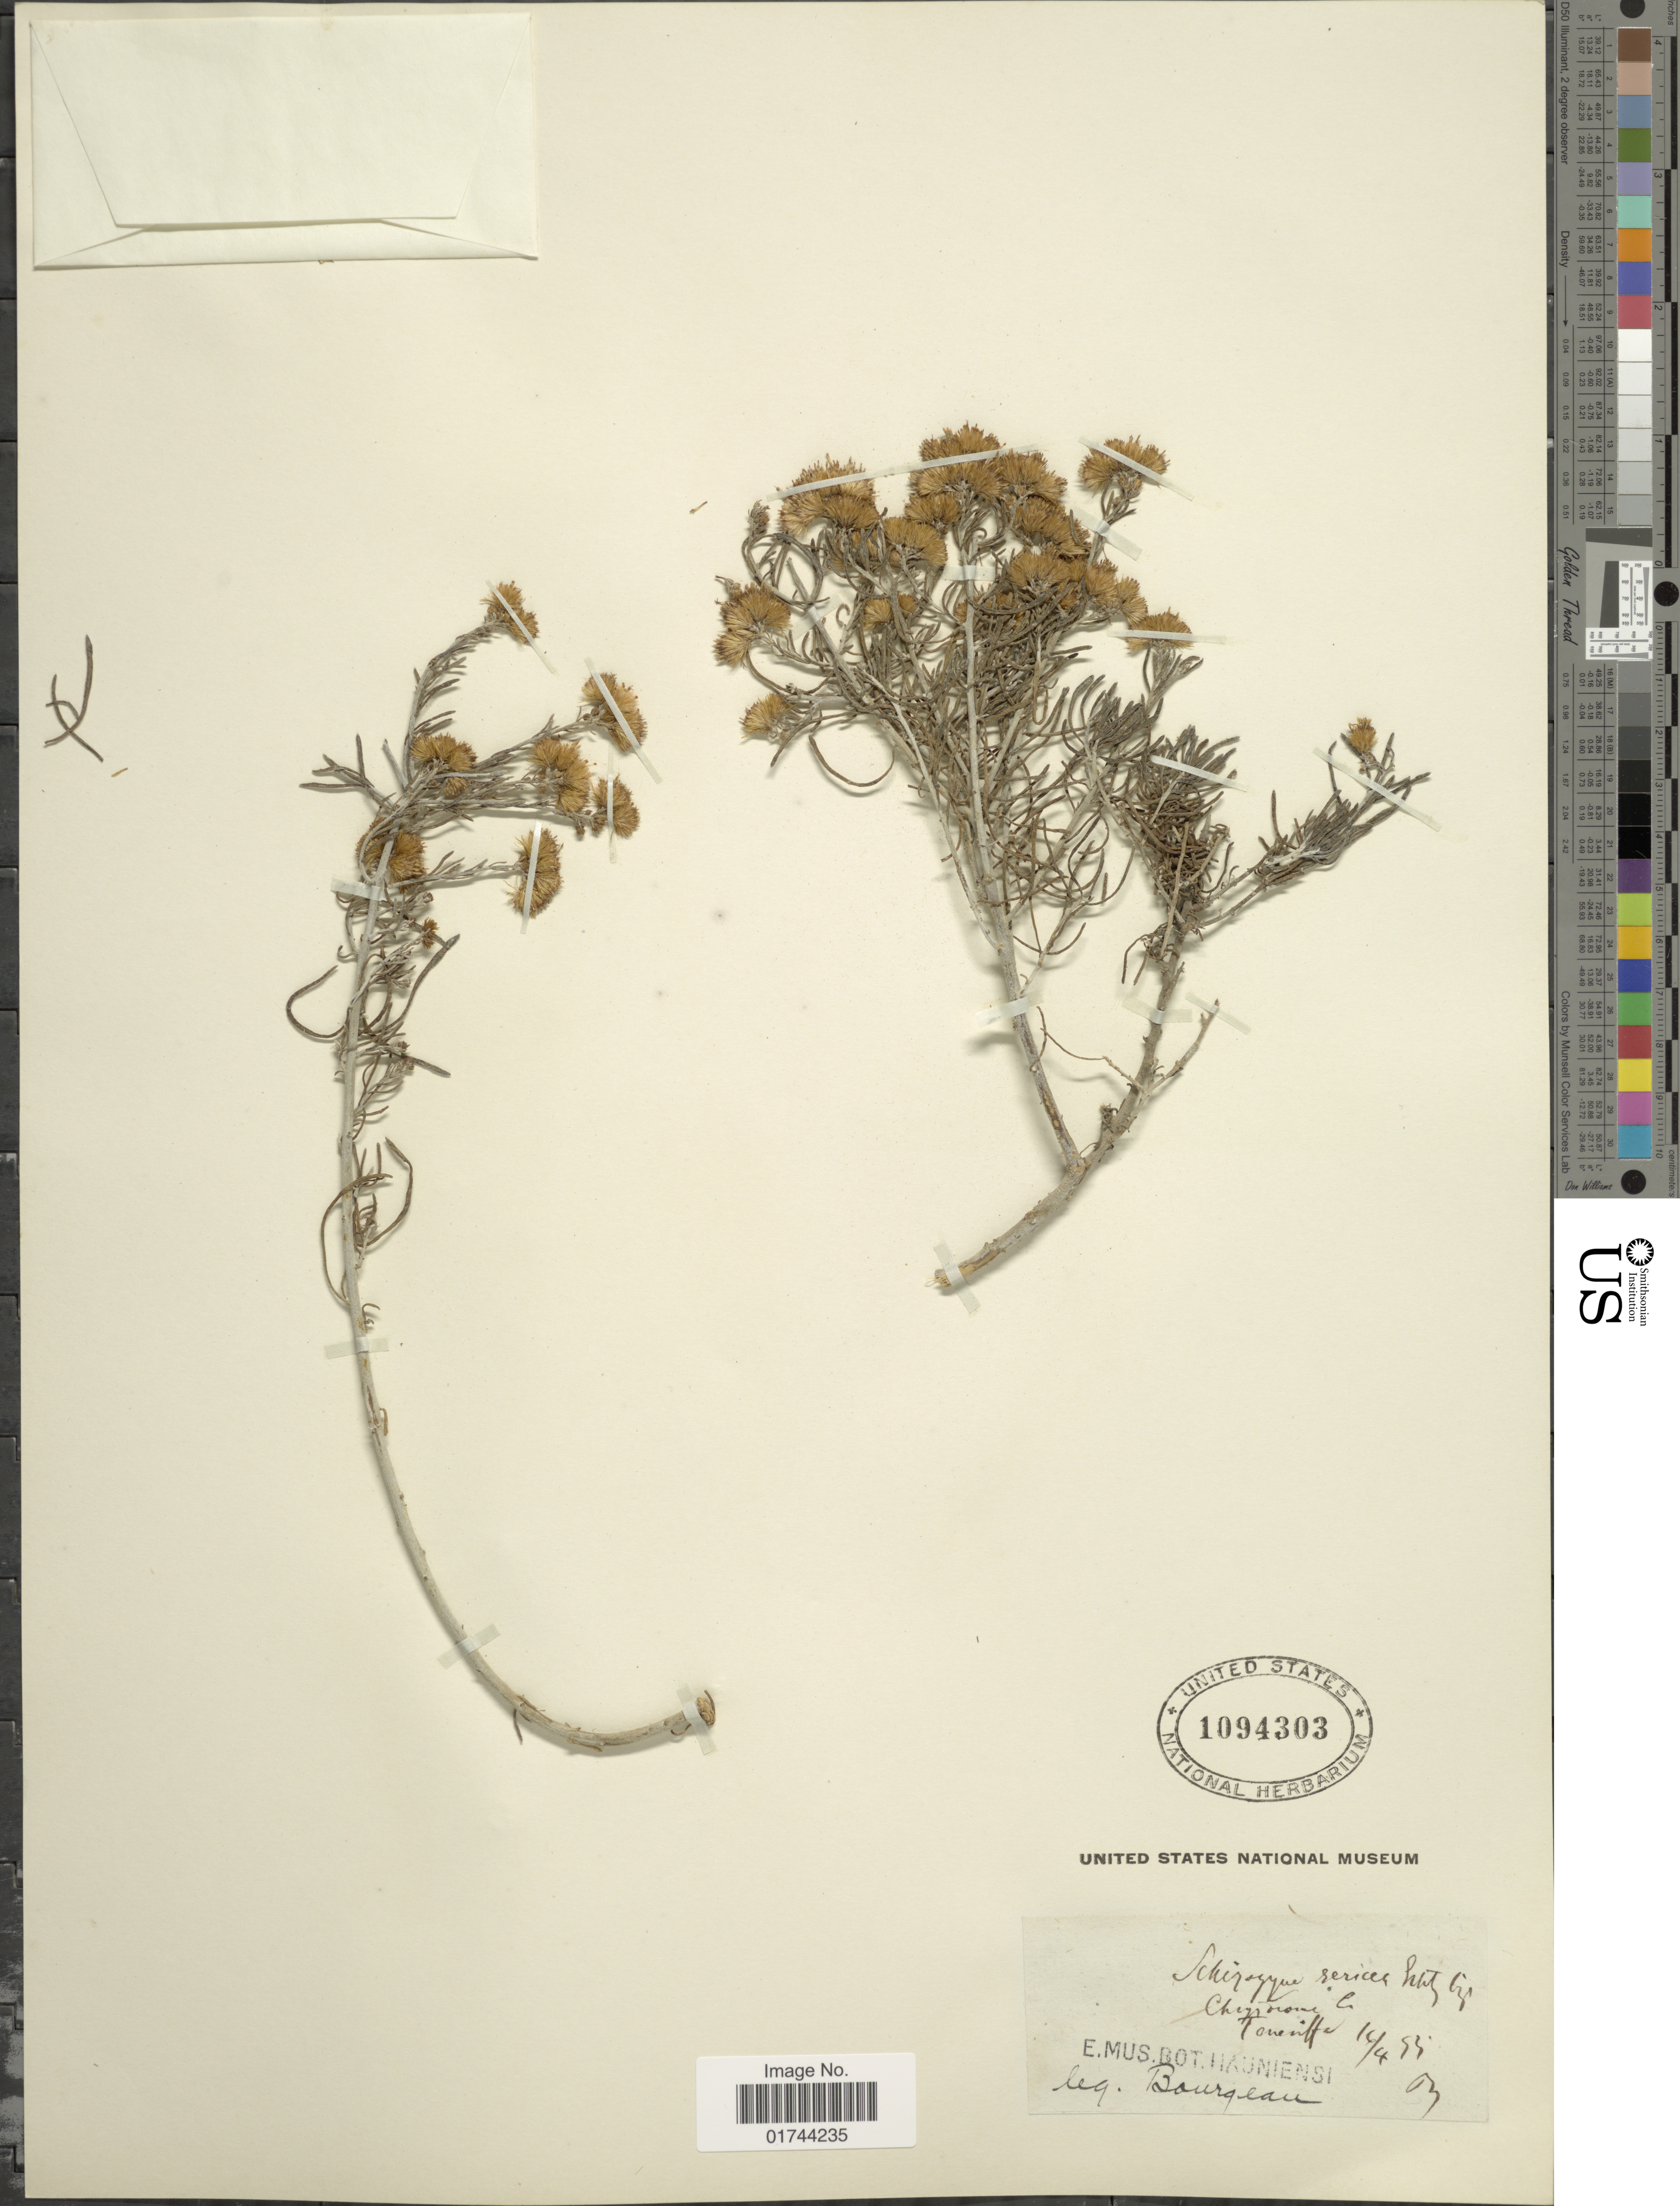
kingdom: Plantae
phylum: Tracheophyta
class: Magnoliopsida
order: Asterales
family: Asteraceae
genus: Inula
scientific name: Inula sericea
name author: Kit. ex Kanitz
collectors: -. Bourgeau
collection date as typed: Transcribed d/m/y: 14/4/93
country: Spain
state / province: Canarias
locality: Teneriffe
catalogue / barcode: US 1094303